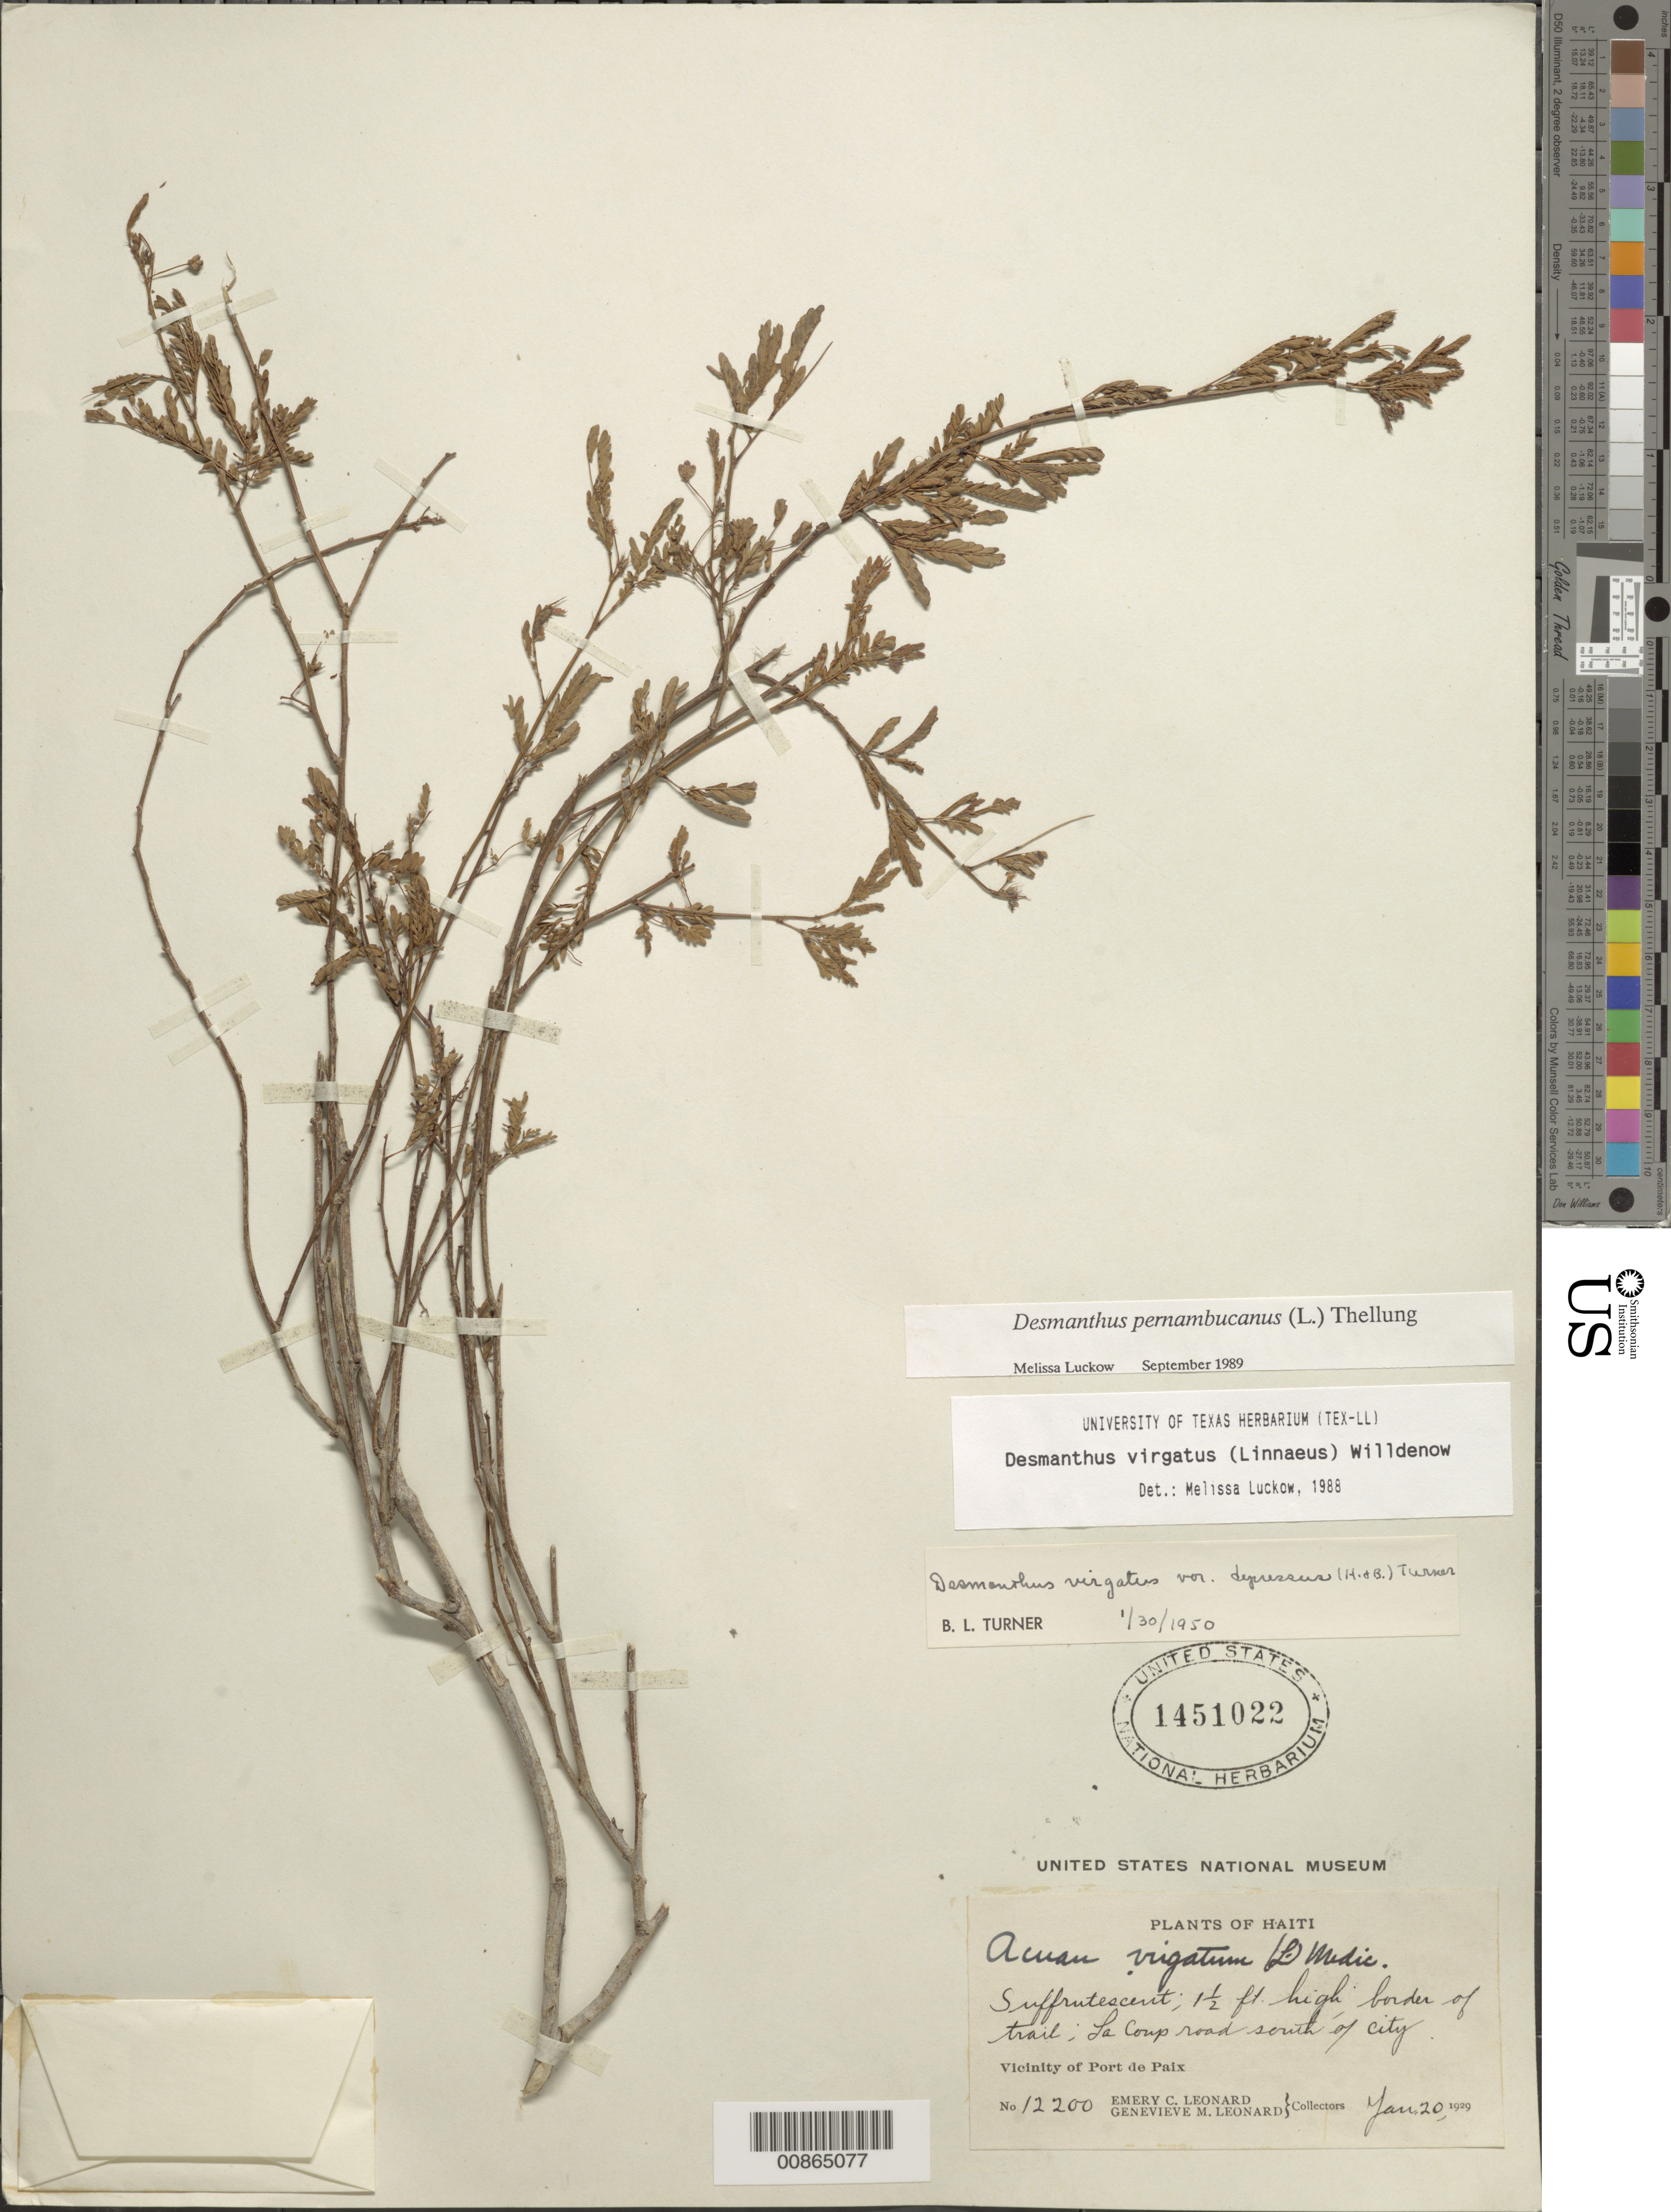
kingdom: Plantae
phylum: Tracheophyta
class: Magnoliopsida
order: Fabales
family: Fabaceae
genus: Desmanthus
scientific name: Desmanthus pernambucanus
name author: (L.) Thell.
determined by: Luckow, M. A.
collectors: E. C. Leonard & G. M. Leonard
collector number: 12200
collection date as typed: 20 Jan 1929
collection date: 1929-01-20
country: Haiti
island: Hispaniola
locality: Vicinity of Port de Paix. La Coup road south of city.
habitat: Border of trail.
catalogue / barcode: US 1451022